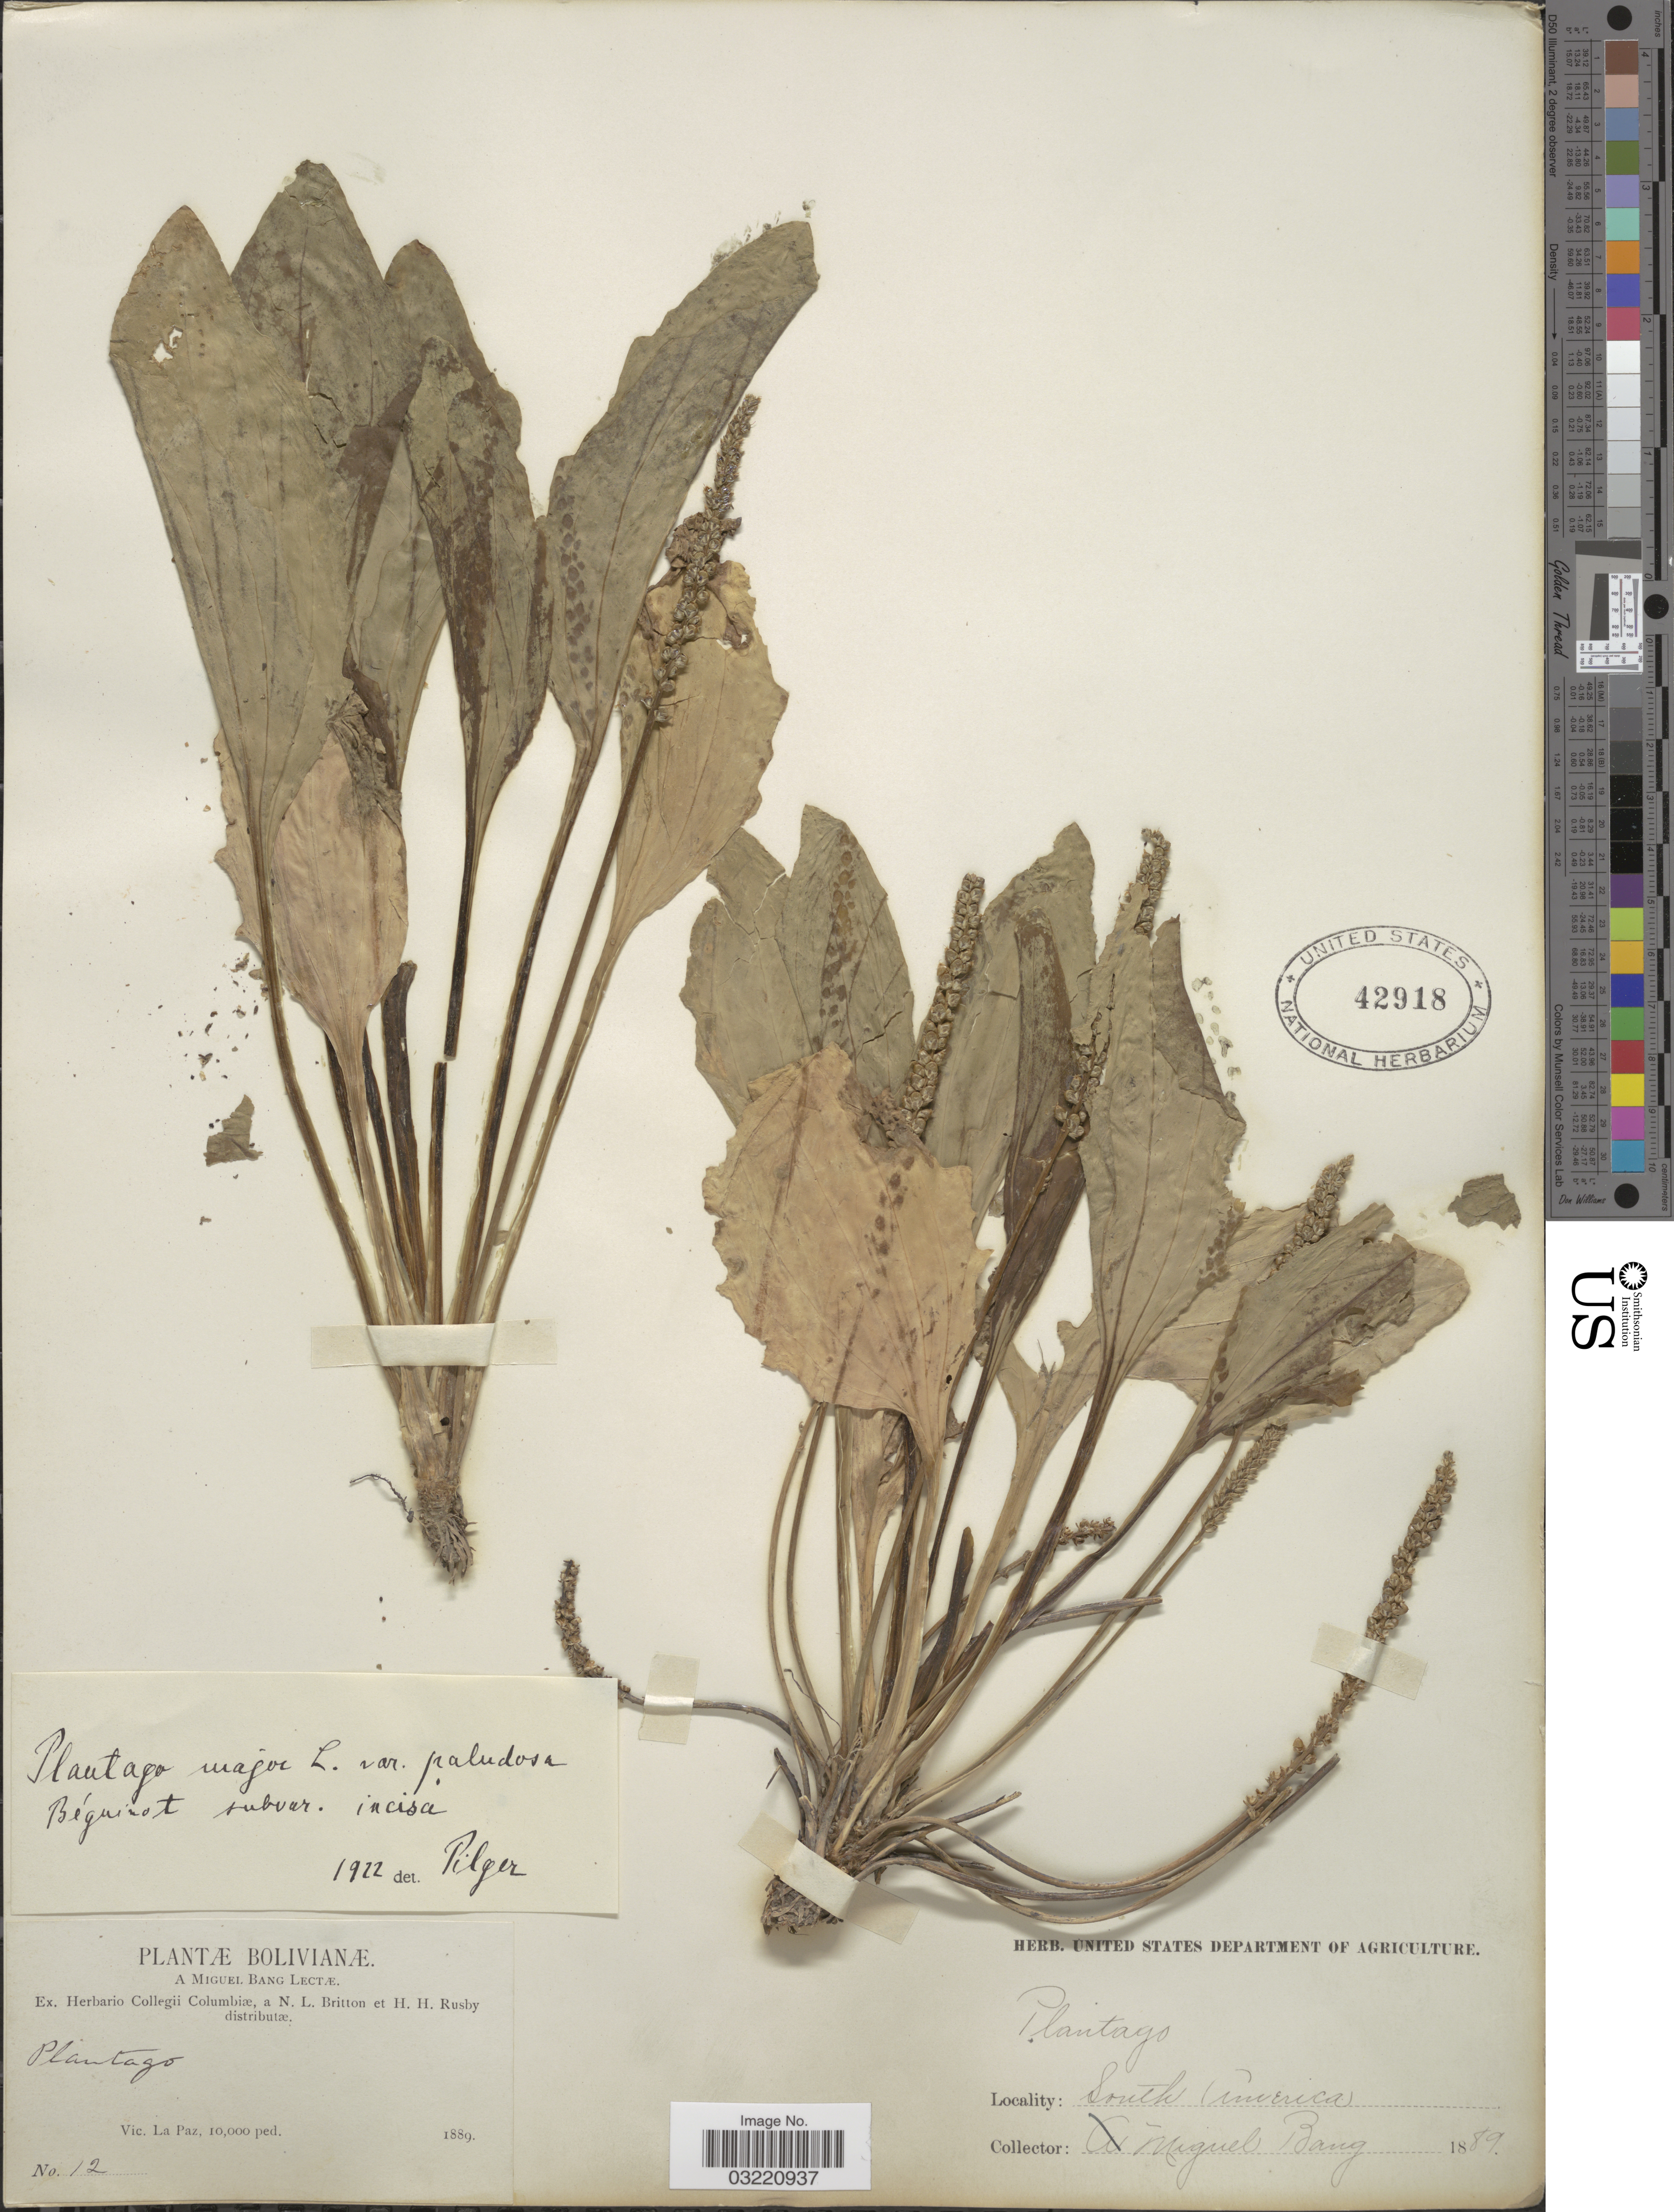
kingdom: Plantae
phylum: Tracheophyta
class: Magnoliopsida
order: Lamiales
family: Plantaginaceae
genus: Plantago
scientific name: Plantago major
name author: L.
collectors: M. Bang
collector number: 12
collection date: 1889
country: Bolivia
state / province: La Paz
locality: Vic. La Paz.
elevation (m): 3048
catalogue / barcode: US 42918